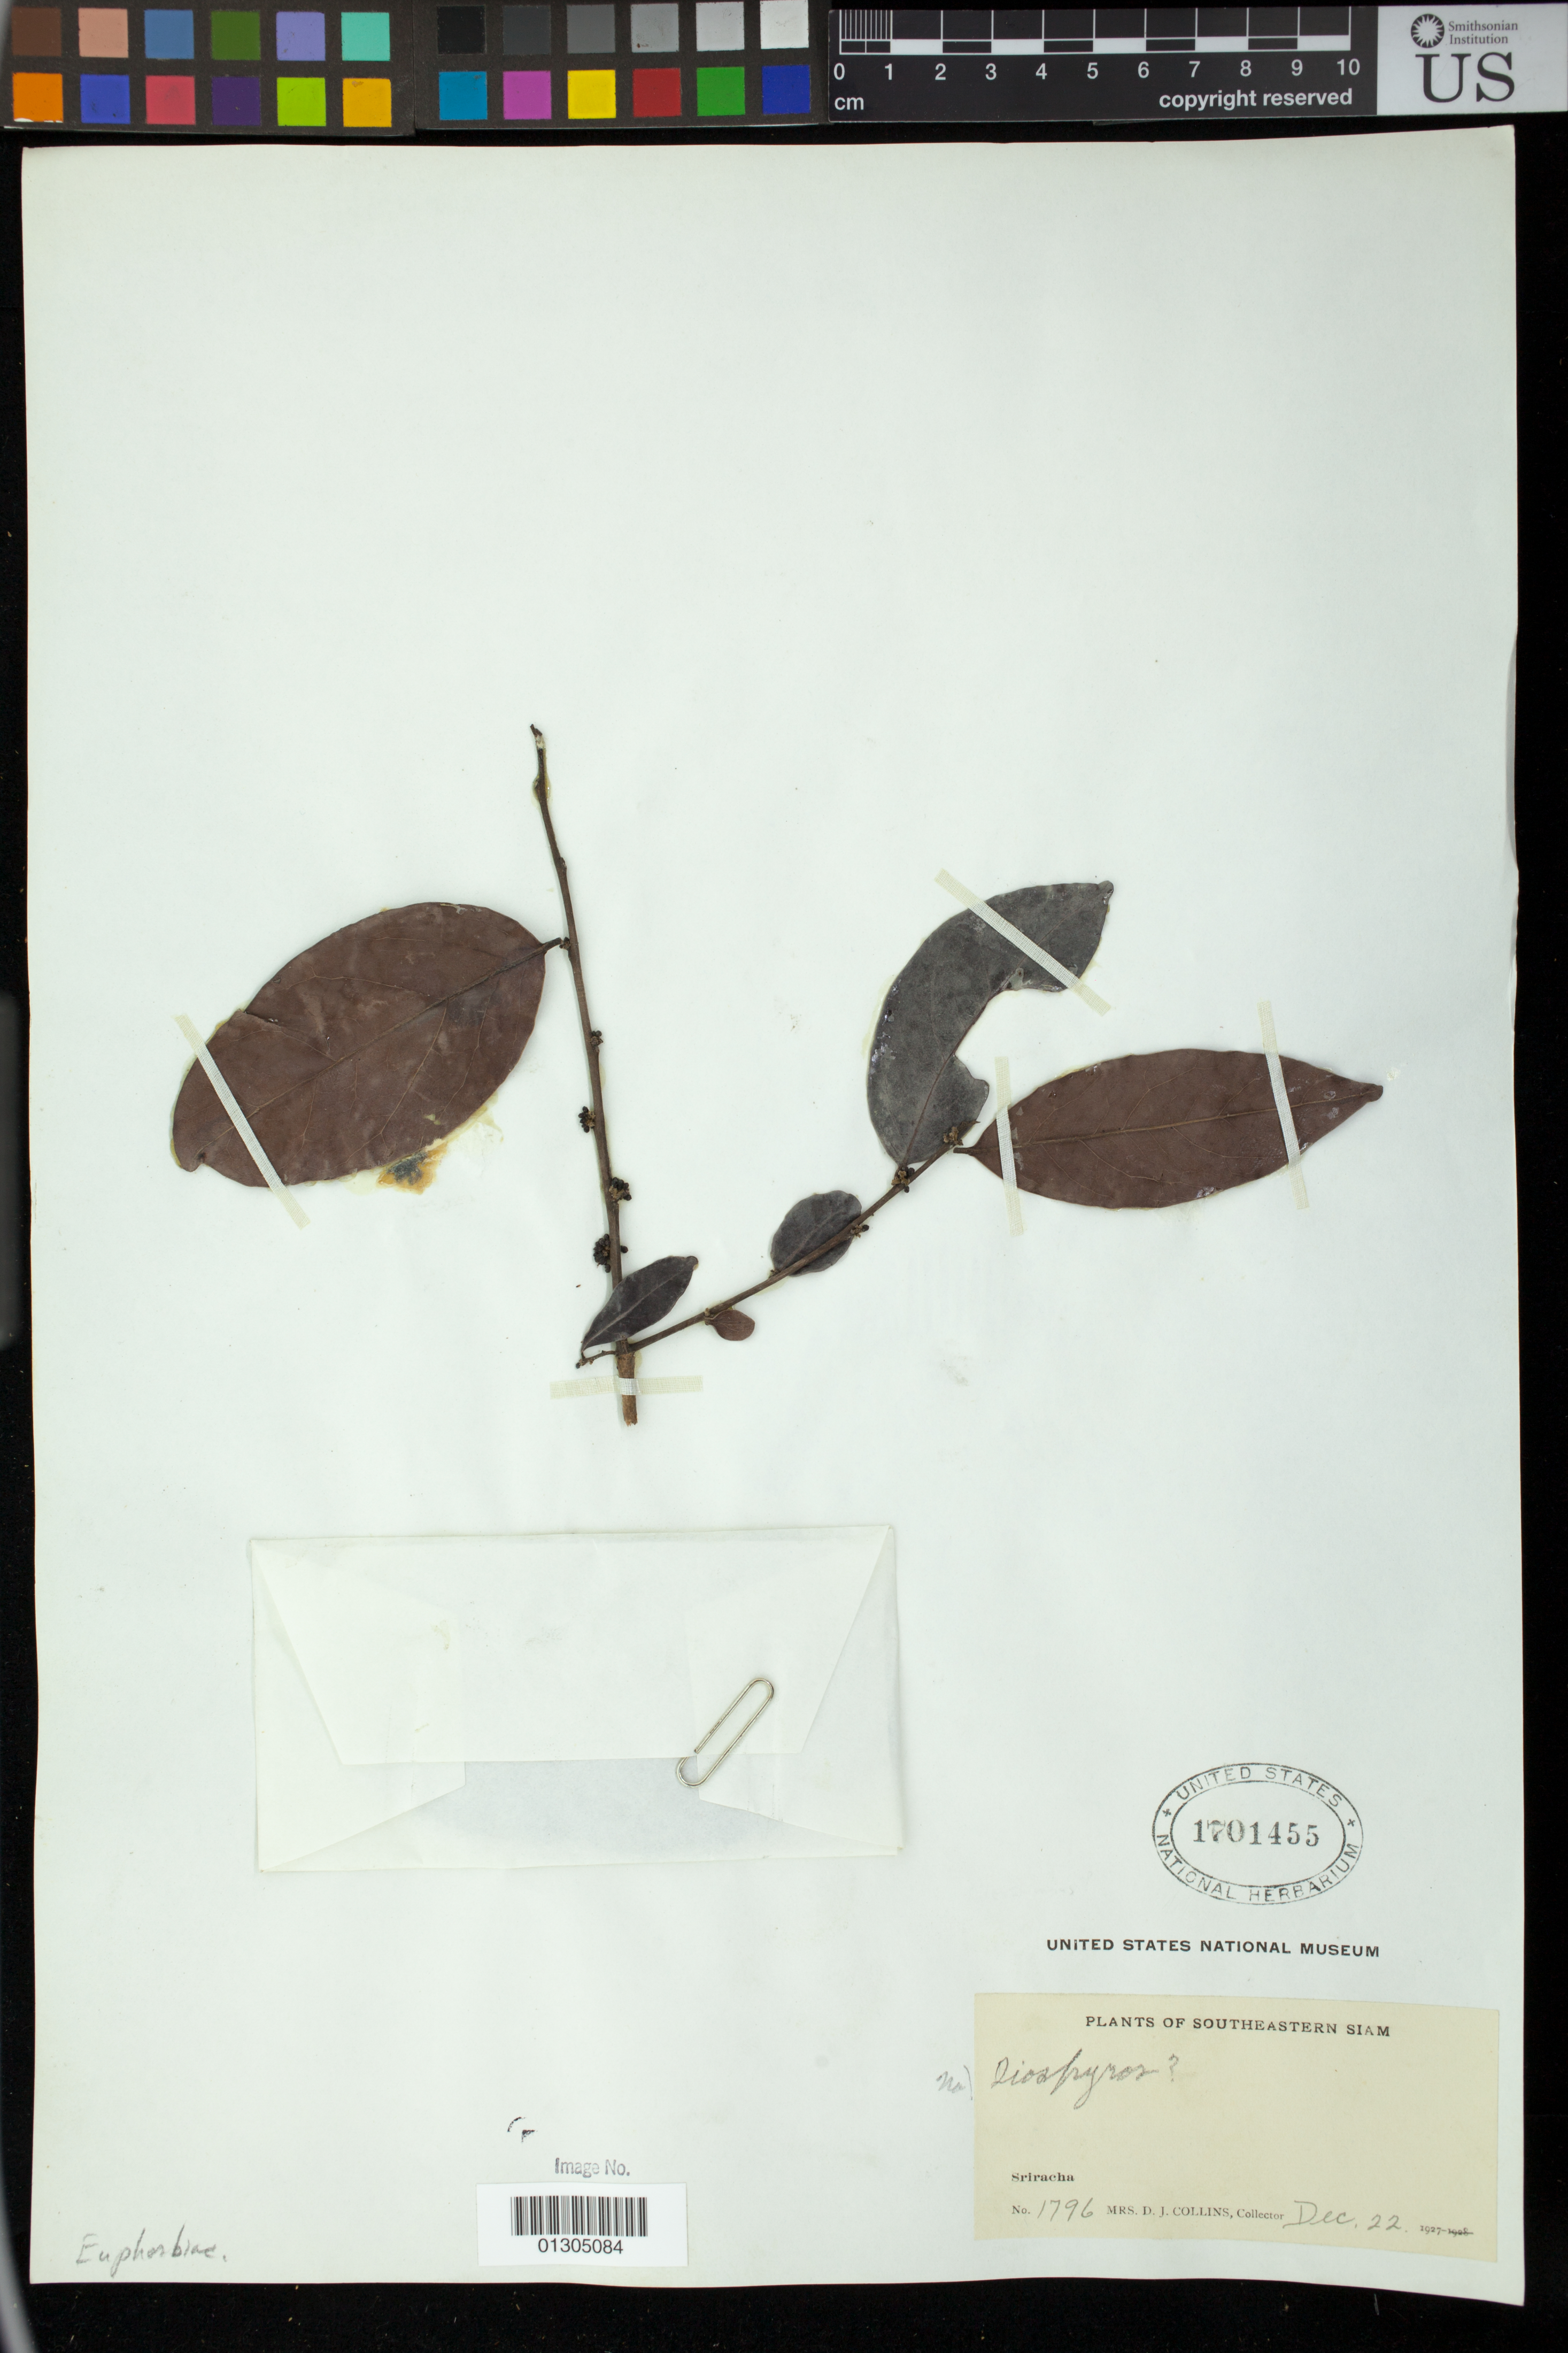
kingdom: Plantae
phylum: Tracheophyta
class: Magnoliopsida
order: Malpighiales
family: Euphorbiaceae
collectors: Mrs. D. J. Collins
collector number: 1796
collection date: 1927-12-22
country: Thailand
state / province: Chon Buri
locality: Sriracha (Si Racha)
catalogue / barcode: US 1701455